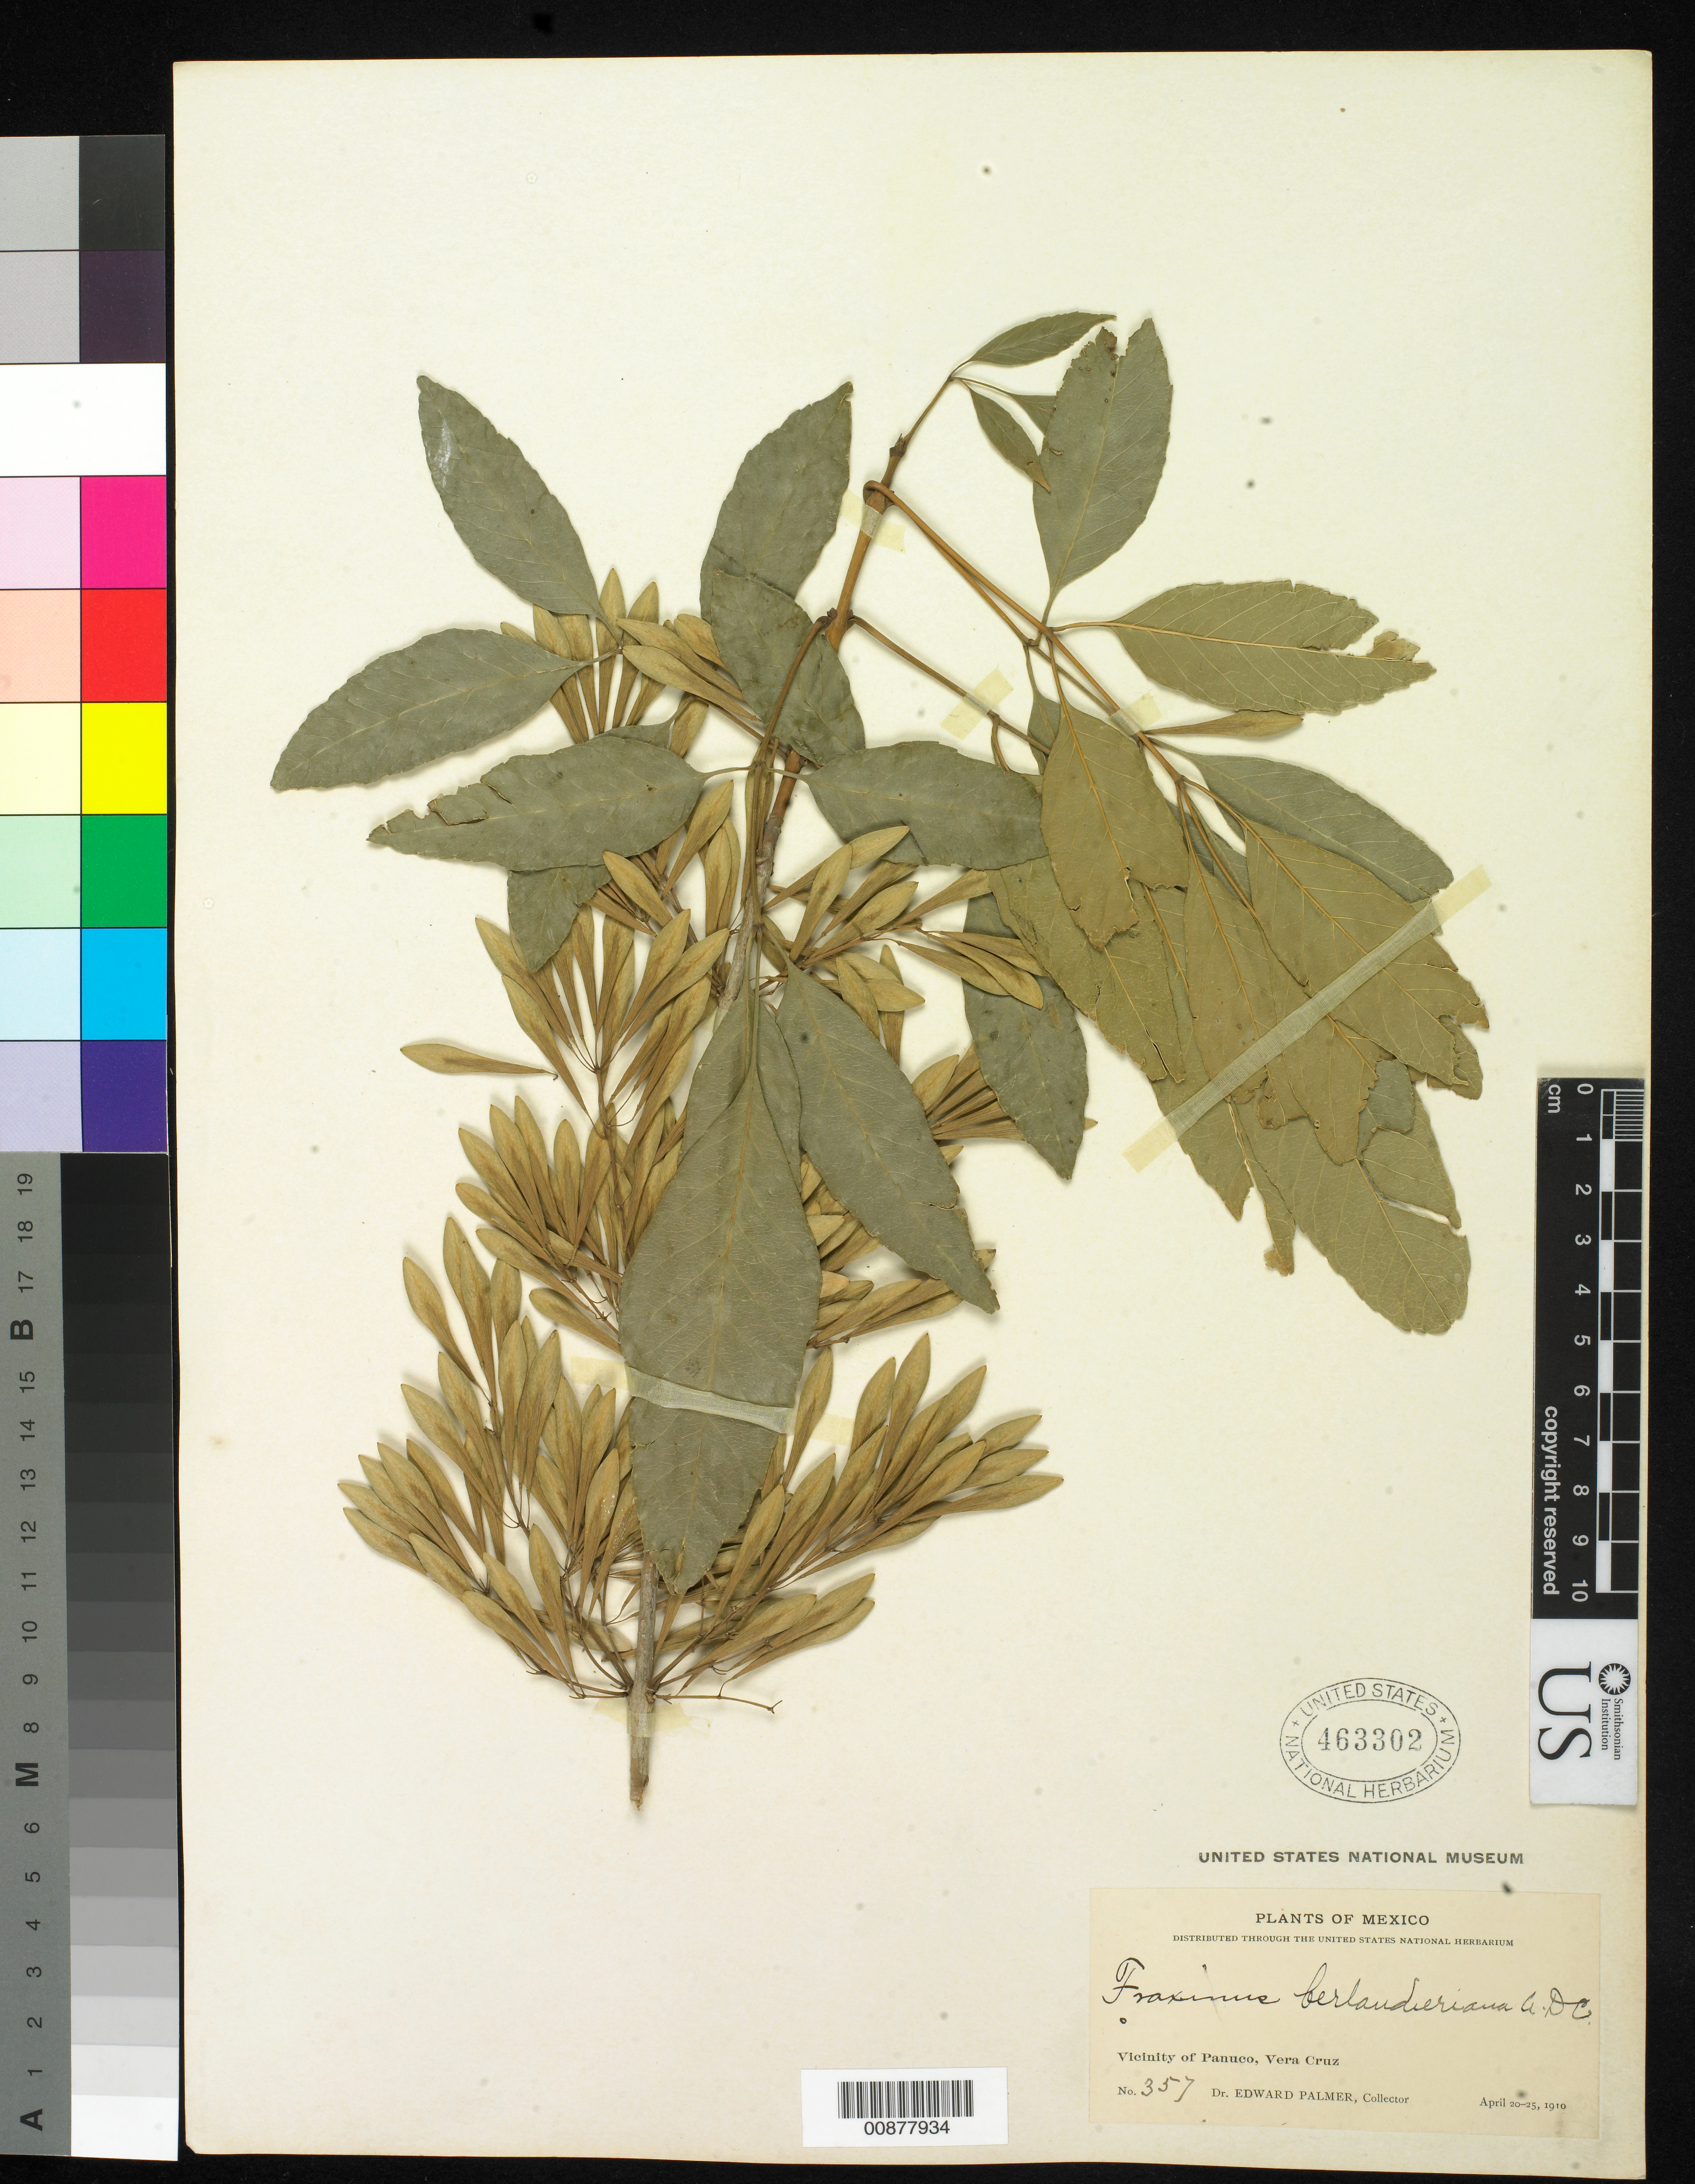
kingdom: Plantae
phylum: Tracheophyta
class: Magnoliopsida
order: Lamiales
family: Oleaceae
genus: Fraxinus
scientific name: Fraxinus berlandieriana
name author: A. DC.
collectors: E. Palmer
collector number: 357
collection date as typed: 20 Apr 1910 to 25 Apr 1910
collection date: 1910-04-20/1910-04-25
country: Mexico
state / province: Veracruz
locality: Vicinity of Panuco, Veracruz.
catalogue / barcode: US 463302